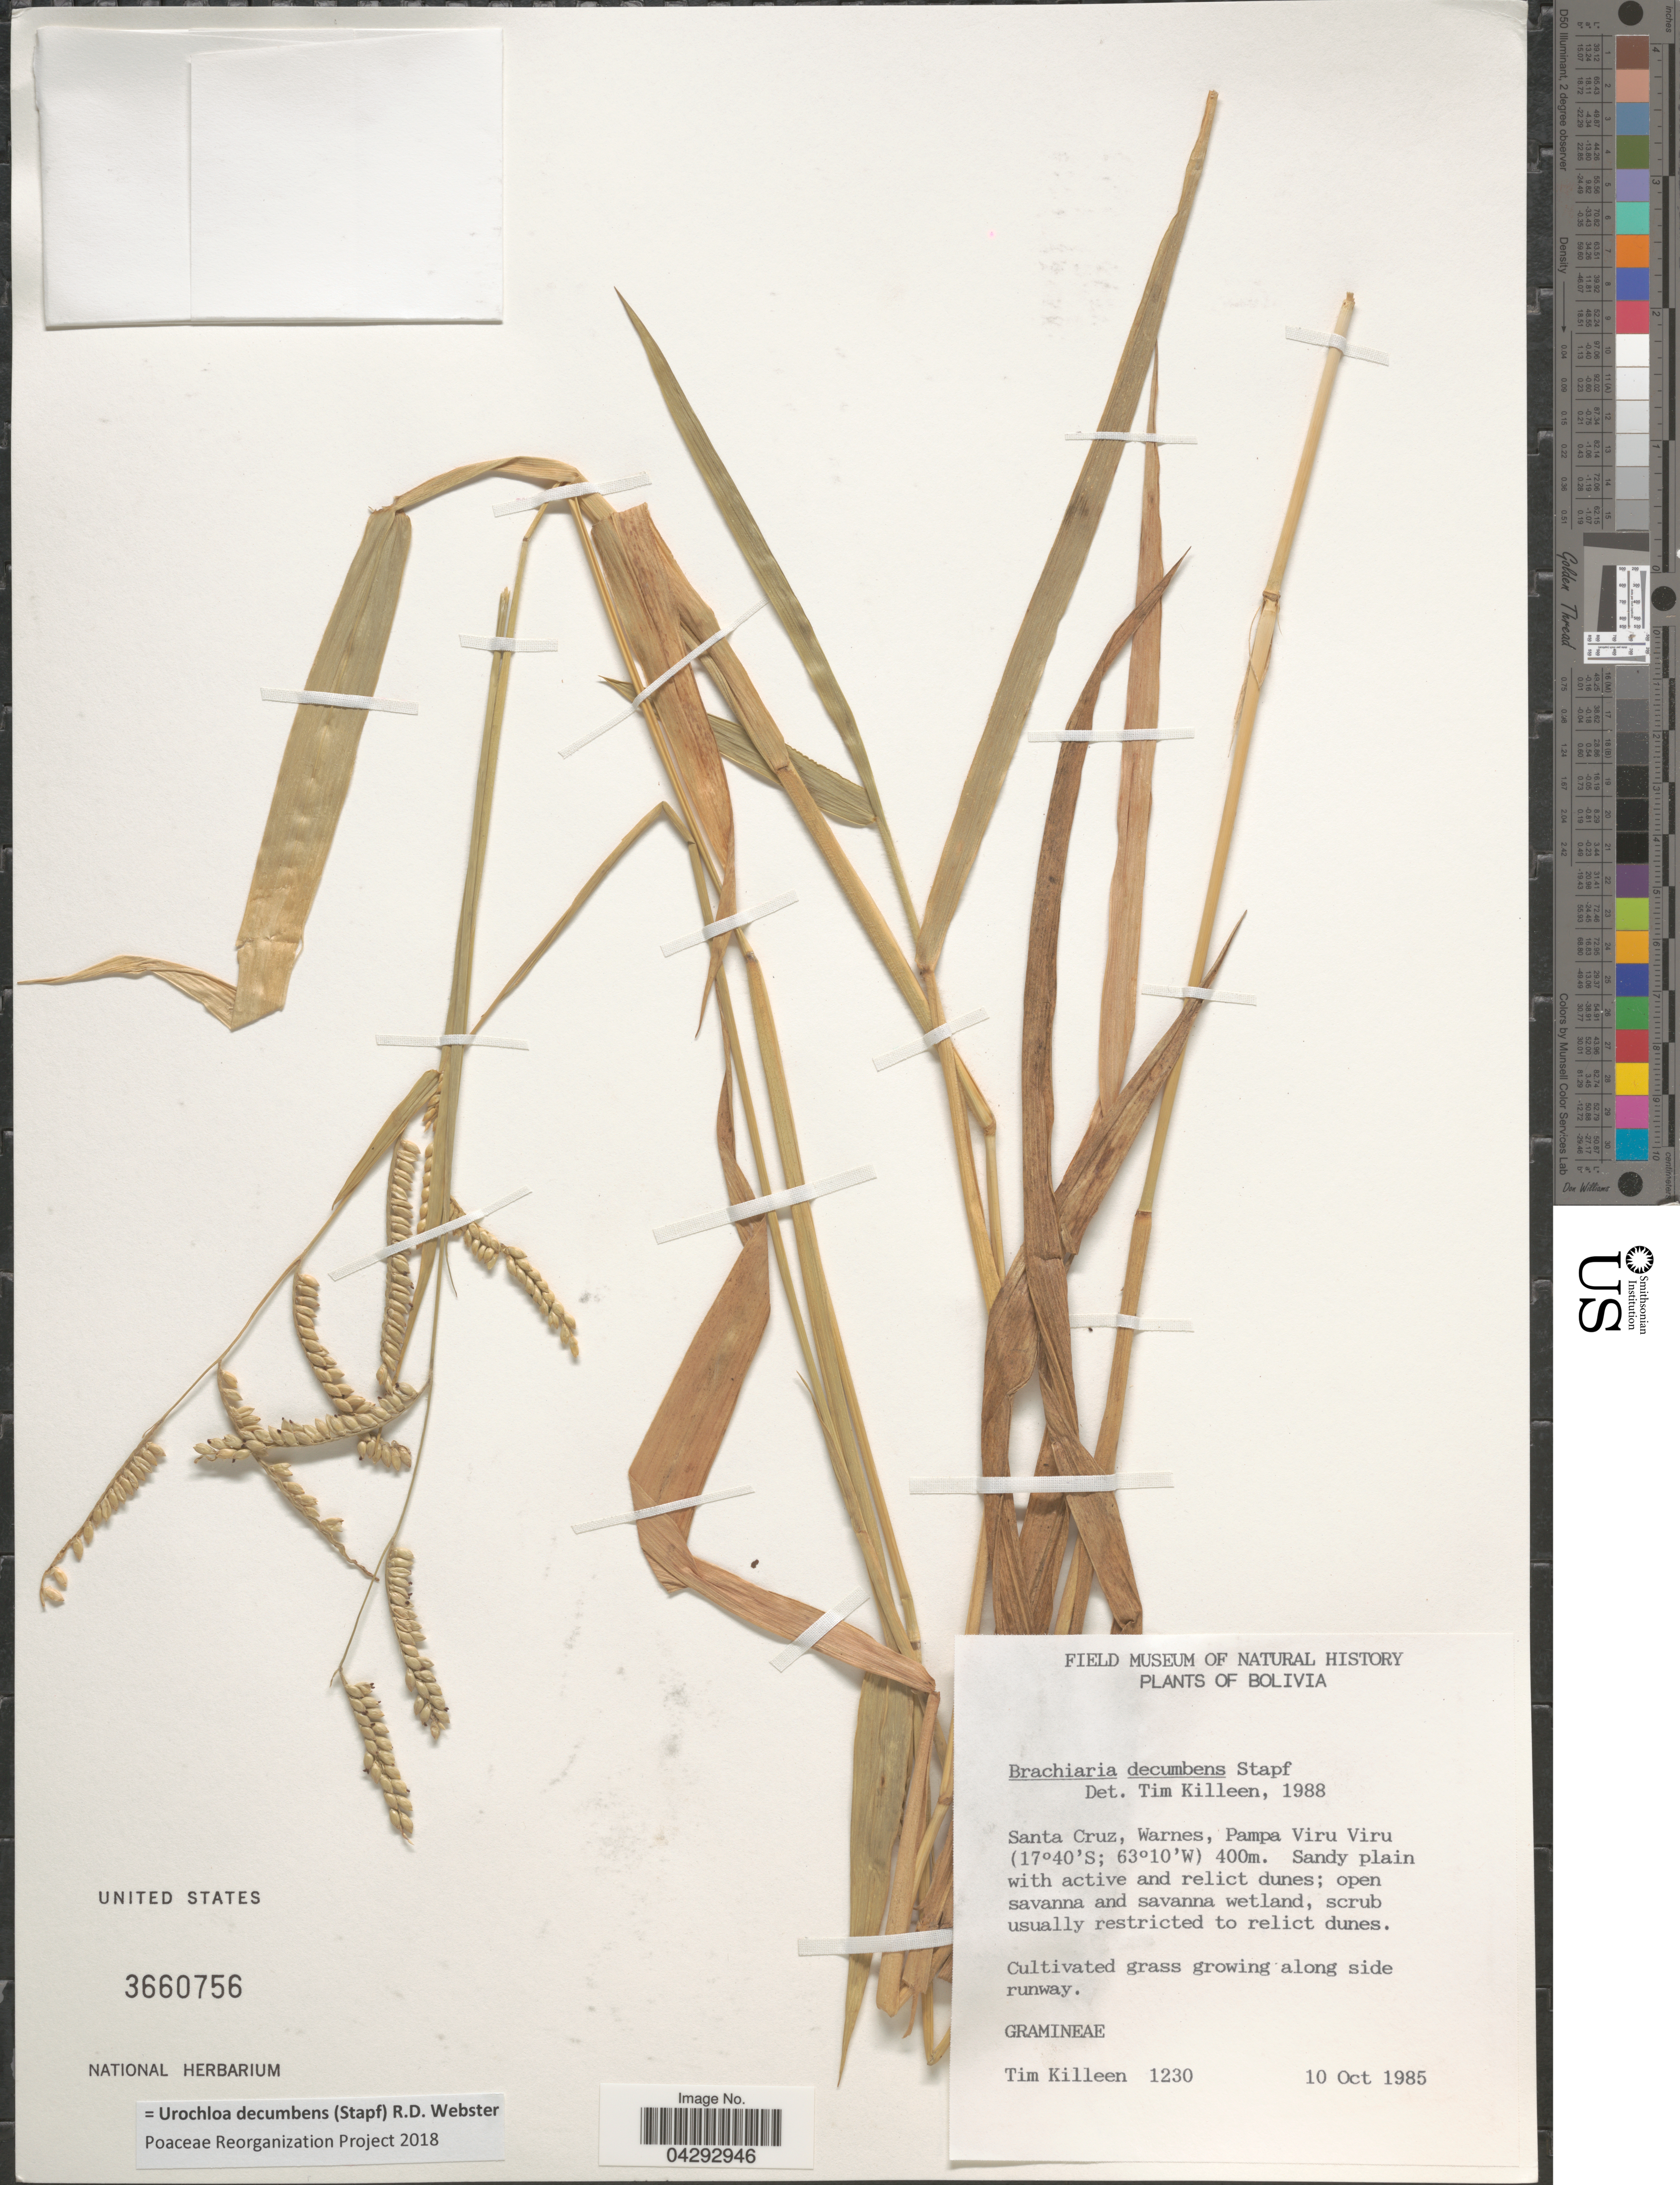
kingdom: Plantae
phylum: Tracheophyta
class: Liliopsida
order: Poales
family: Poaceae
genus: Urochloa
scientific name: Urochloa decumbens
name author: (Stapf) R.D. Webster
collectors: T. J. Killeen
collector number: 1230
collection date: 1985-10-10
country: Bolivia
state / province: Santa Cruz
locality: Warnes, Pampa Viru Viru. Cultivated grass growing along side runway.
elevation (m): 400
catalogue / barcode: US 3660756